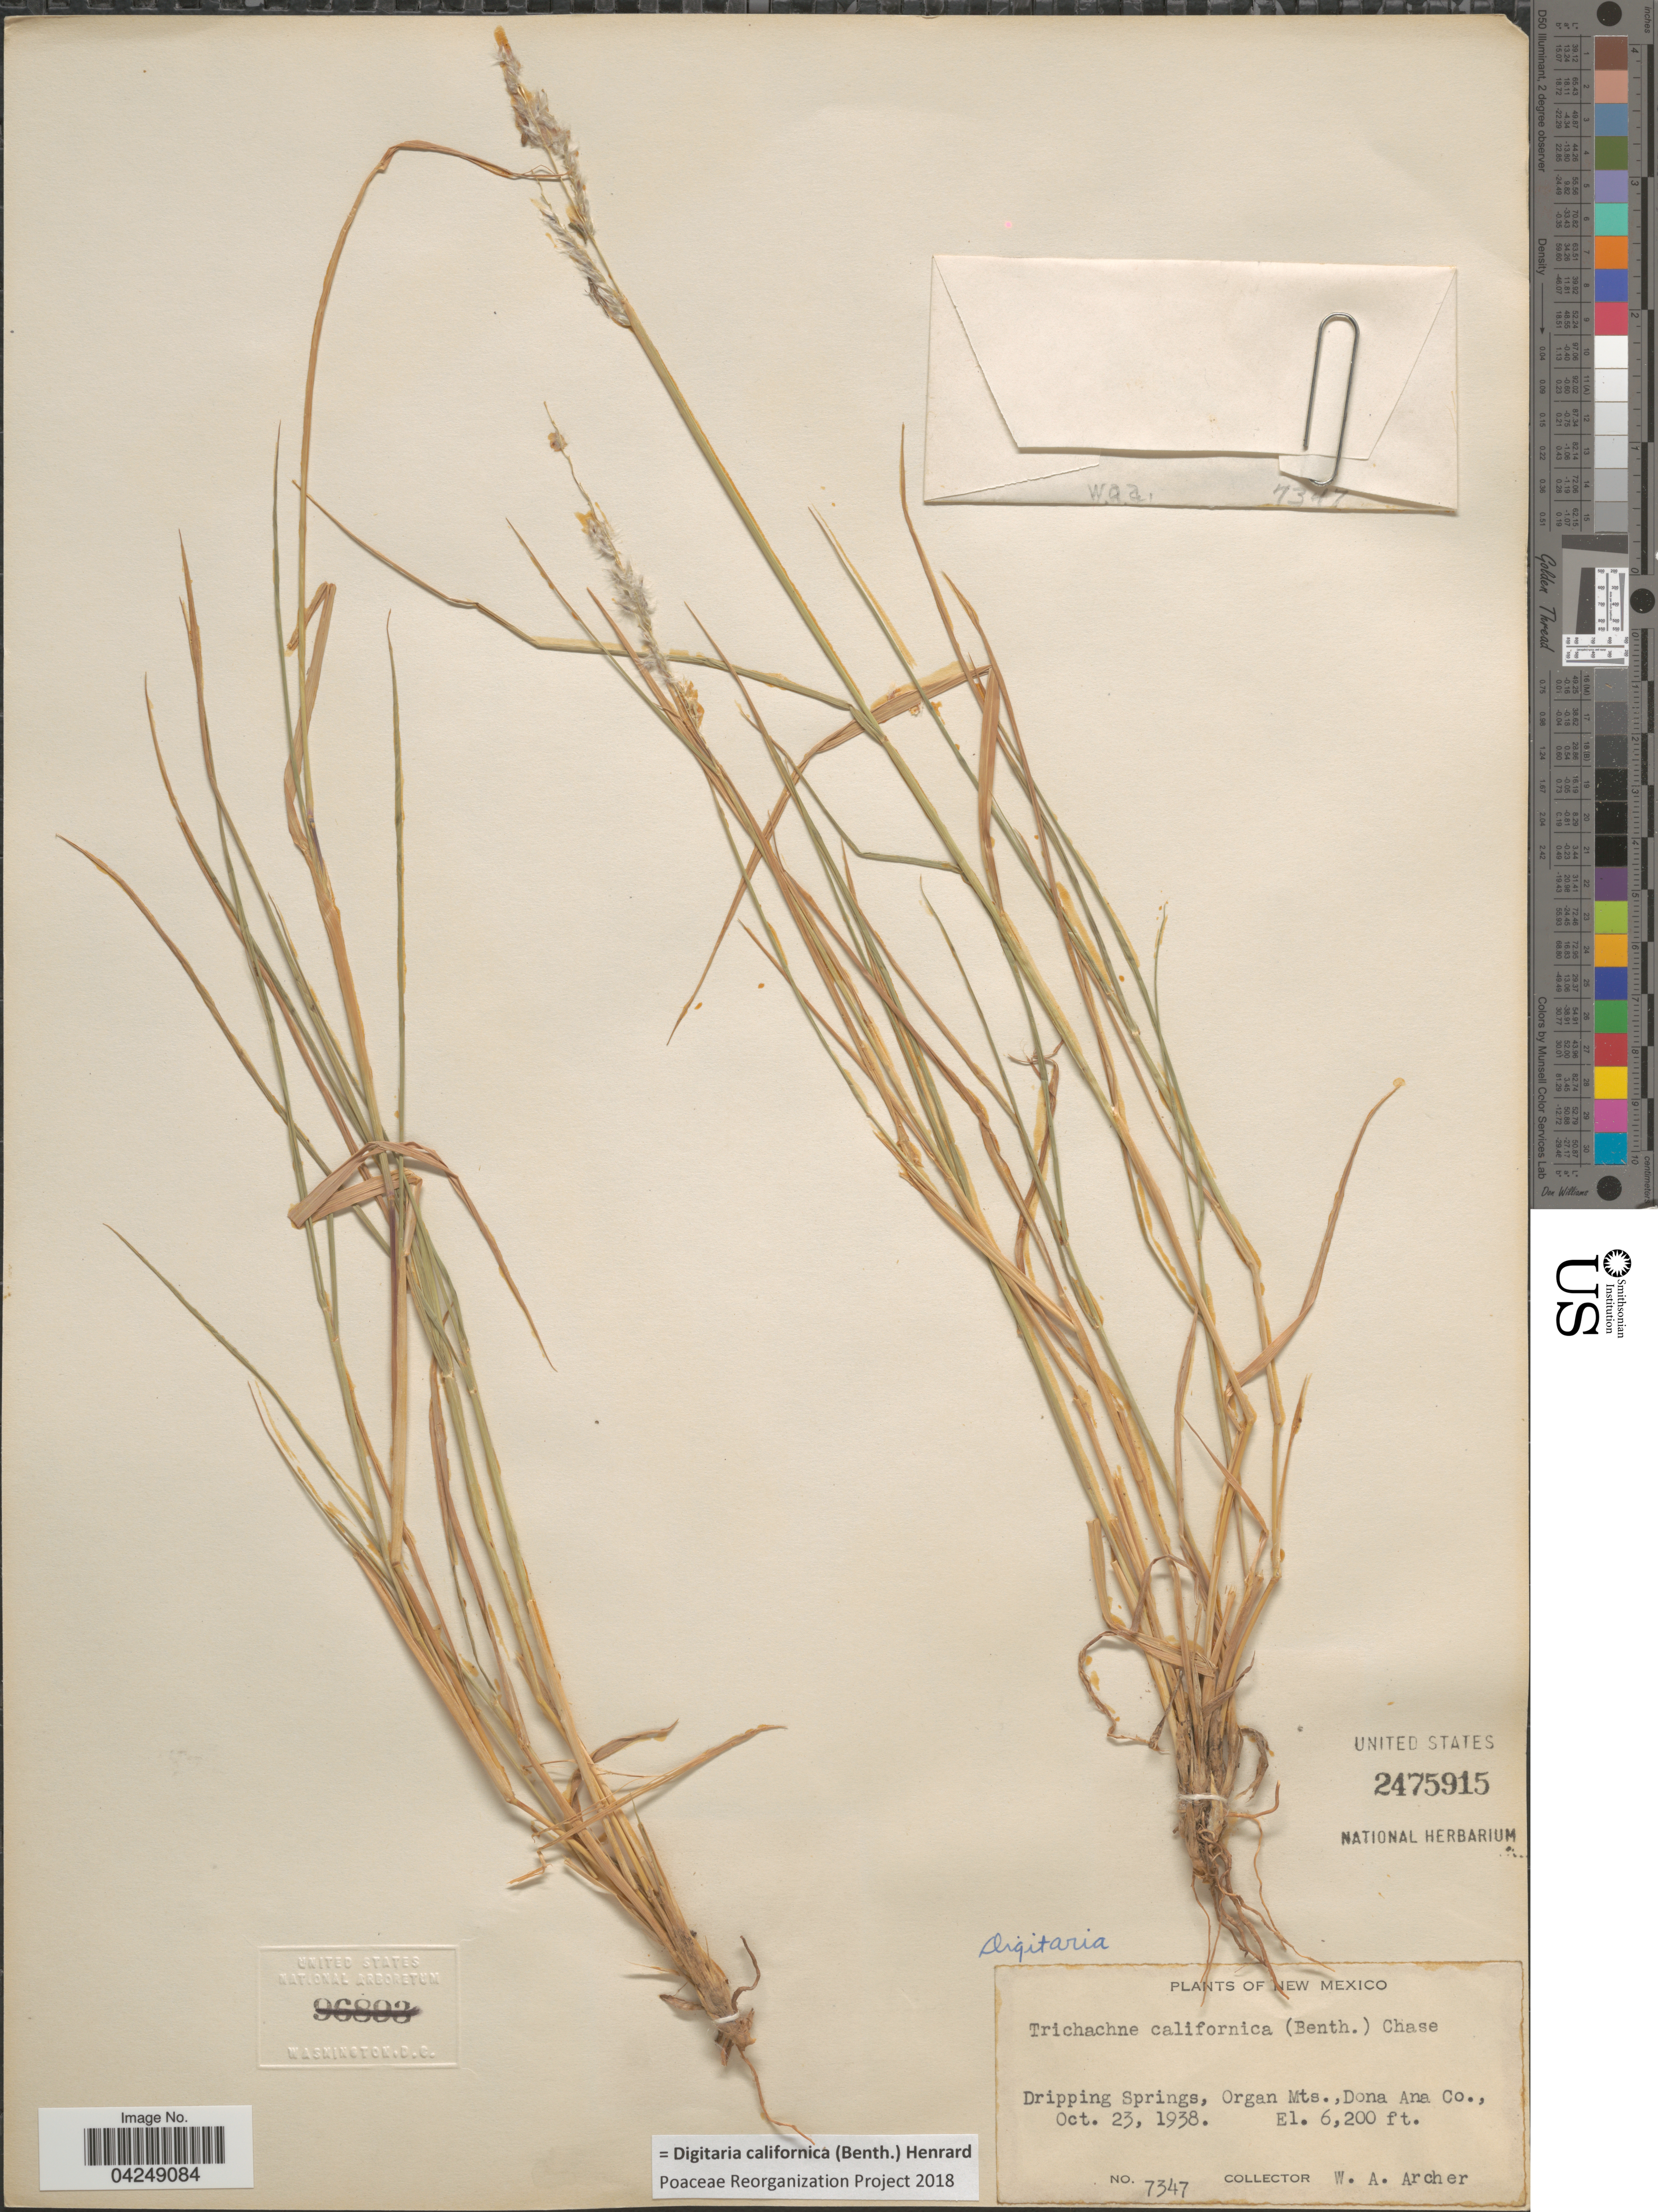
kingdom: Plantae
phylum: Tracheophyta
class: Liliopsida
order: Poales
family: Poaceae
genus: Digitaria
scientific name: Digitaria californica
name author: (Benth.) Henr.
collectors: W. Archer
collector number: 7347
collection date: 1938-10-23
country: United States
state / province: New Mexico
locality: Dripping Springs, Organ Mts., Dona Ana Co.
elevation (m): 1890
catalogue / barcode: US 2475915